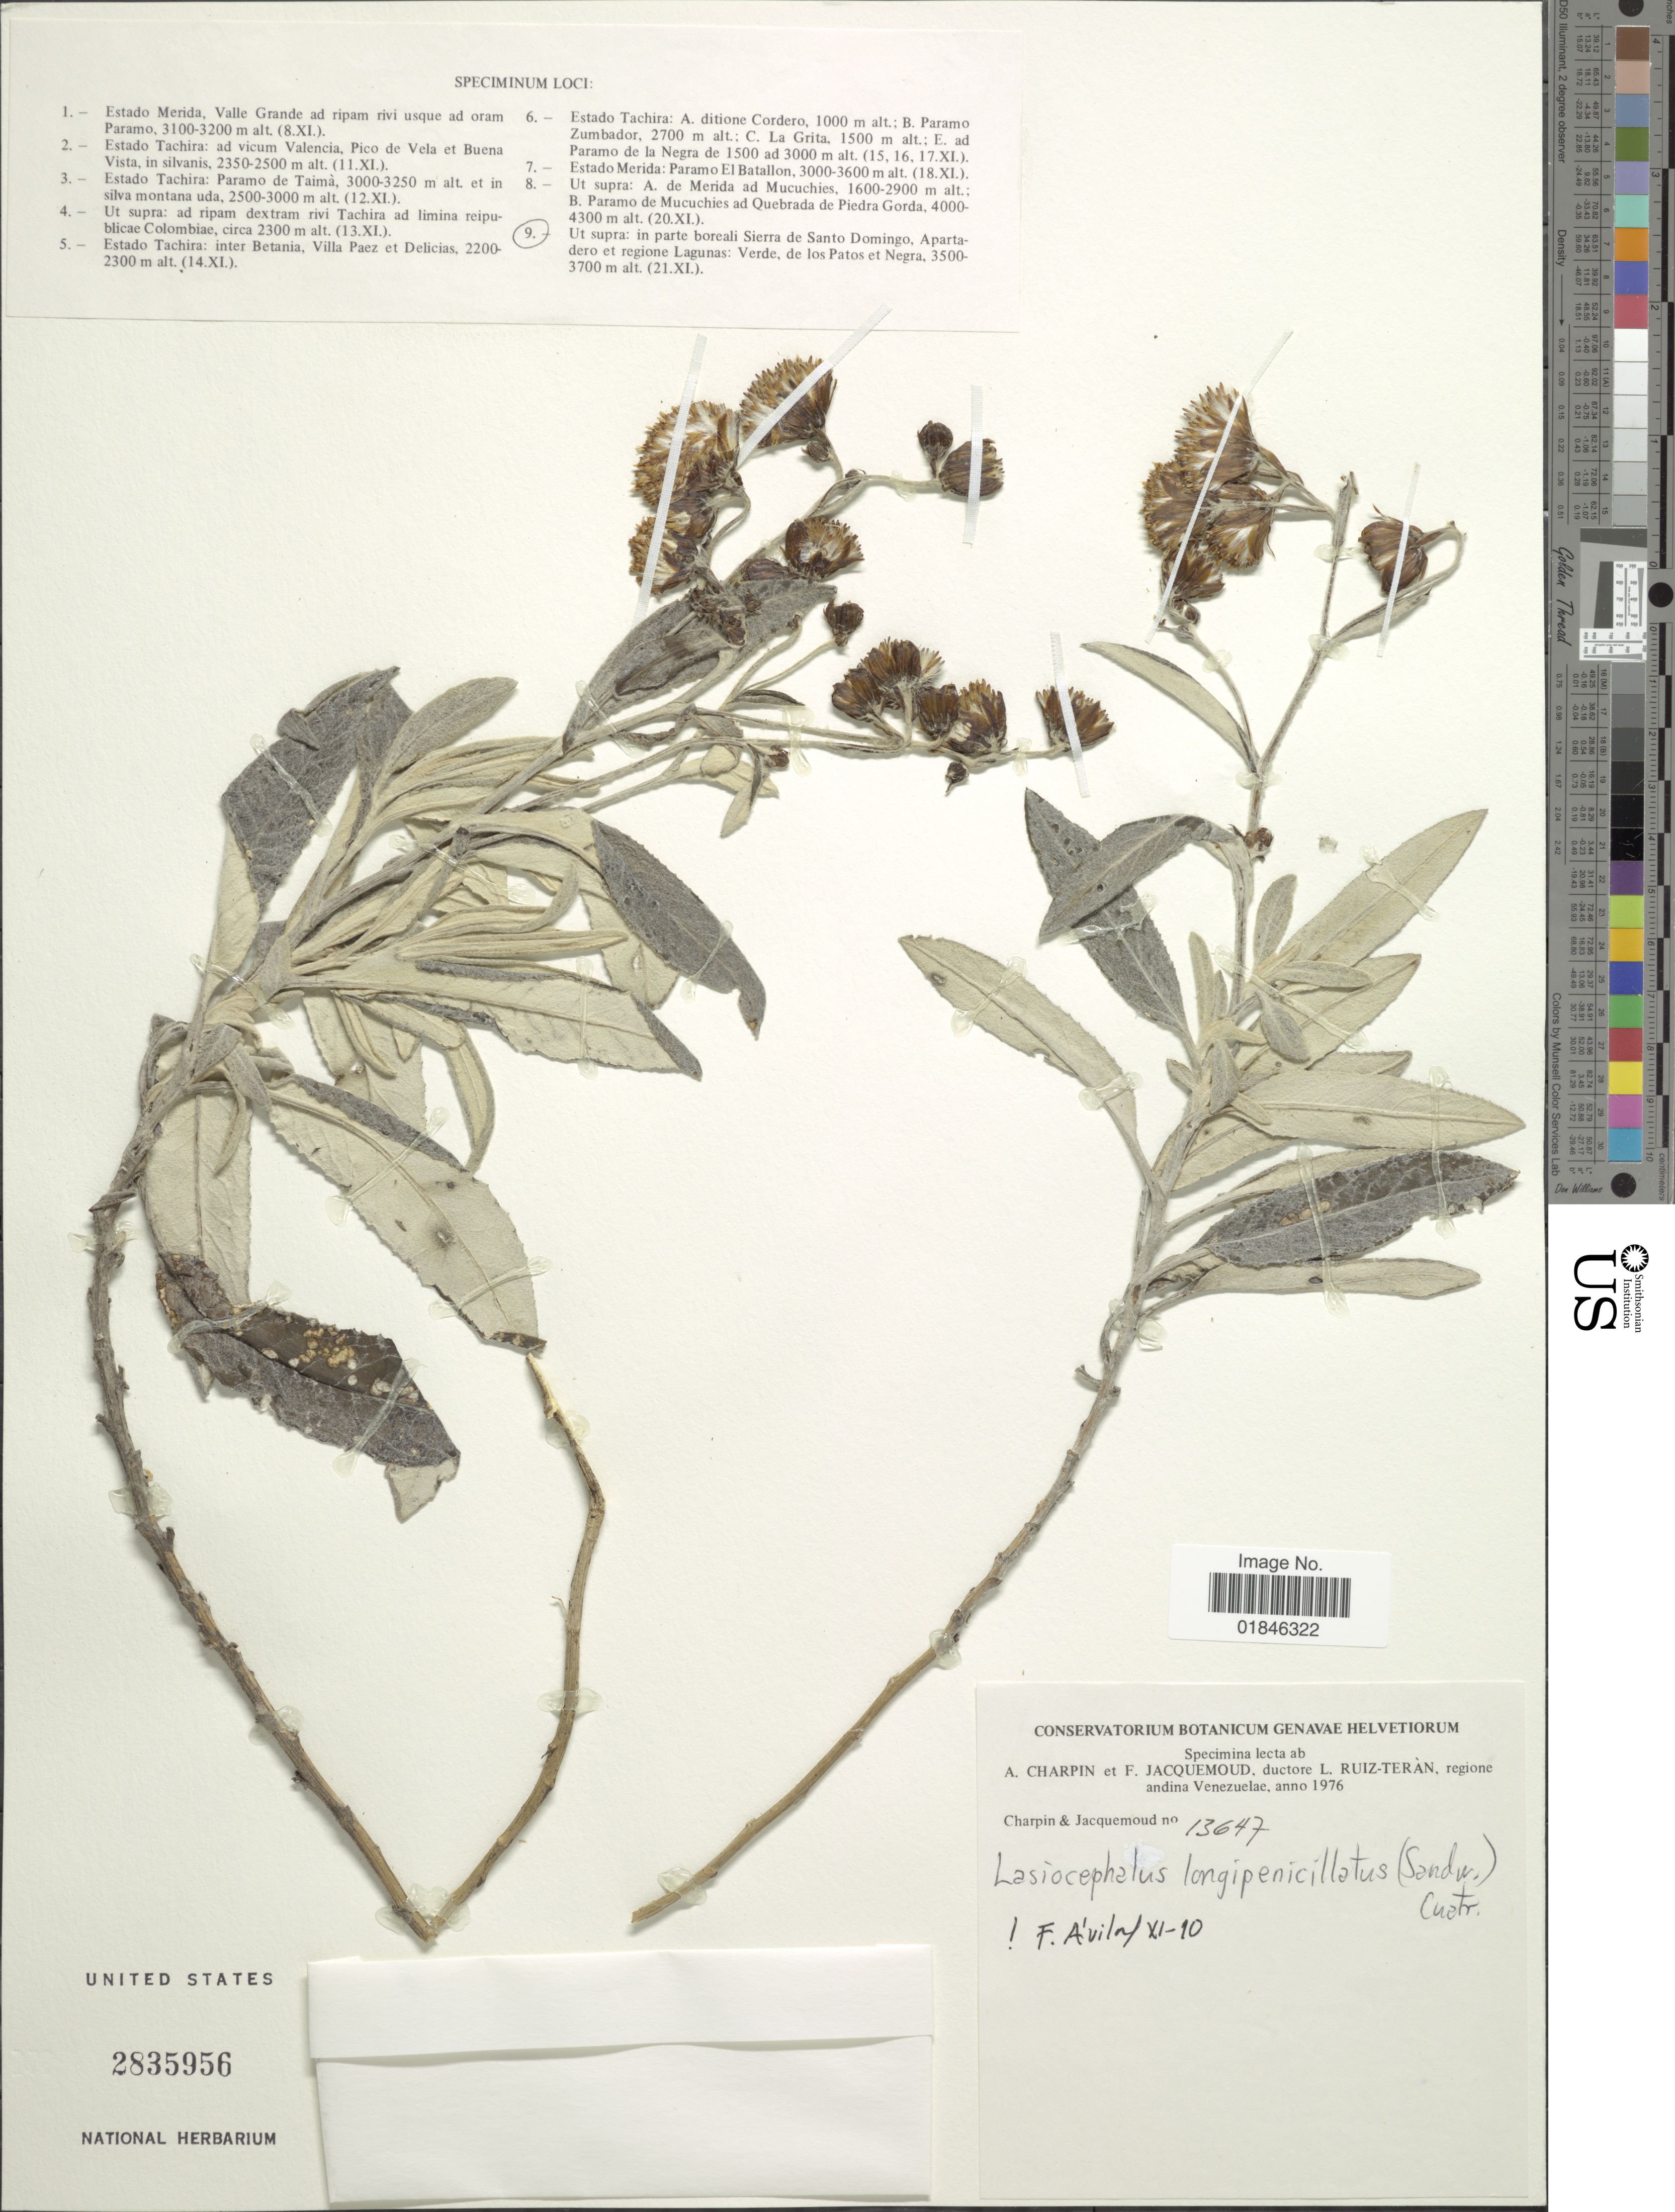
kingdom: Plantae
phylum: Tracheophyta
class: Magnoliopsida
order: Asterales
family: Asteraceae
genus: Senecio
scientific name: Senecio longepenicillatus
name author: Sch. Bip. ex Sandw.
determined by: Salomon, Luciana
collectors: A. Charpin, F. Jacquemoud & L. E. Ruíz-Terán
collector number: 13647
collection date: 1976-11-21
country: Venezuela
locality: Ut supra: in parte boreali Sierra de Santa Domingo, Apartadero et regione Lagunas: Verde, de los Patos et Negra.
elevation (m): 3500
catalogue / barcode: US 2835956